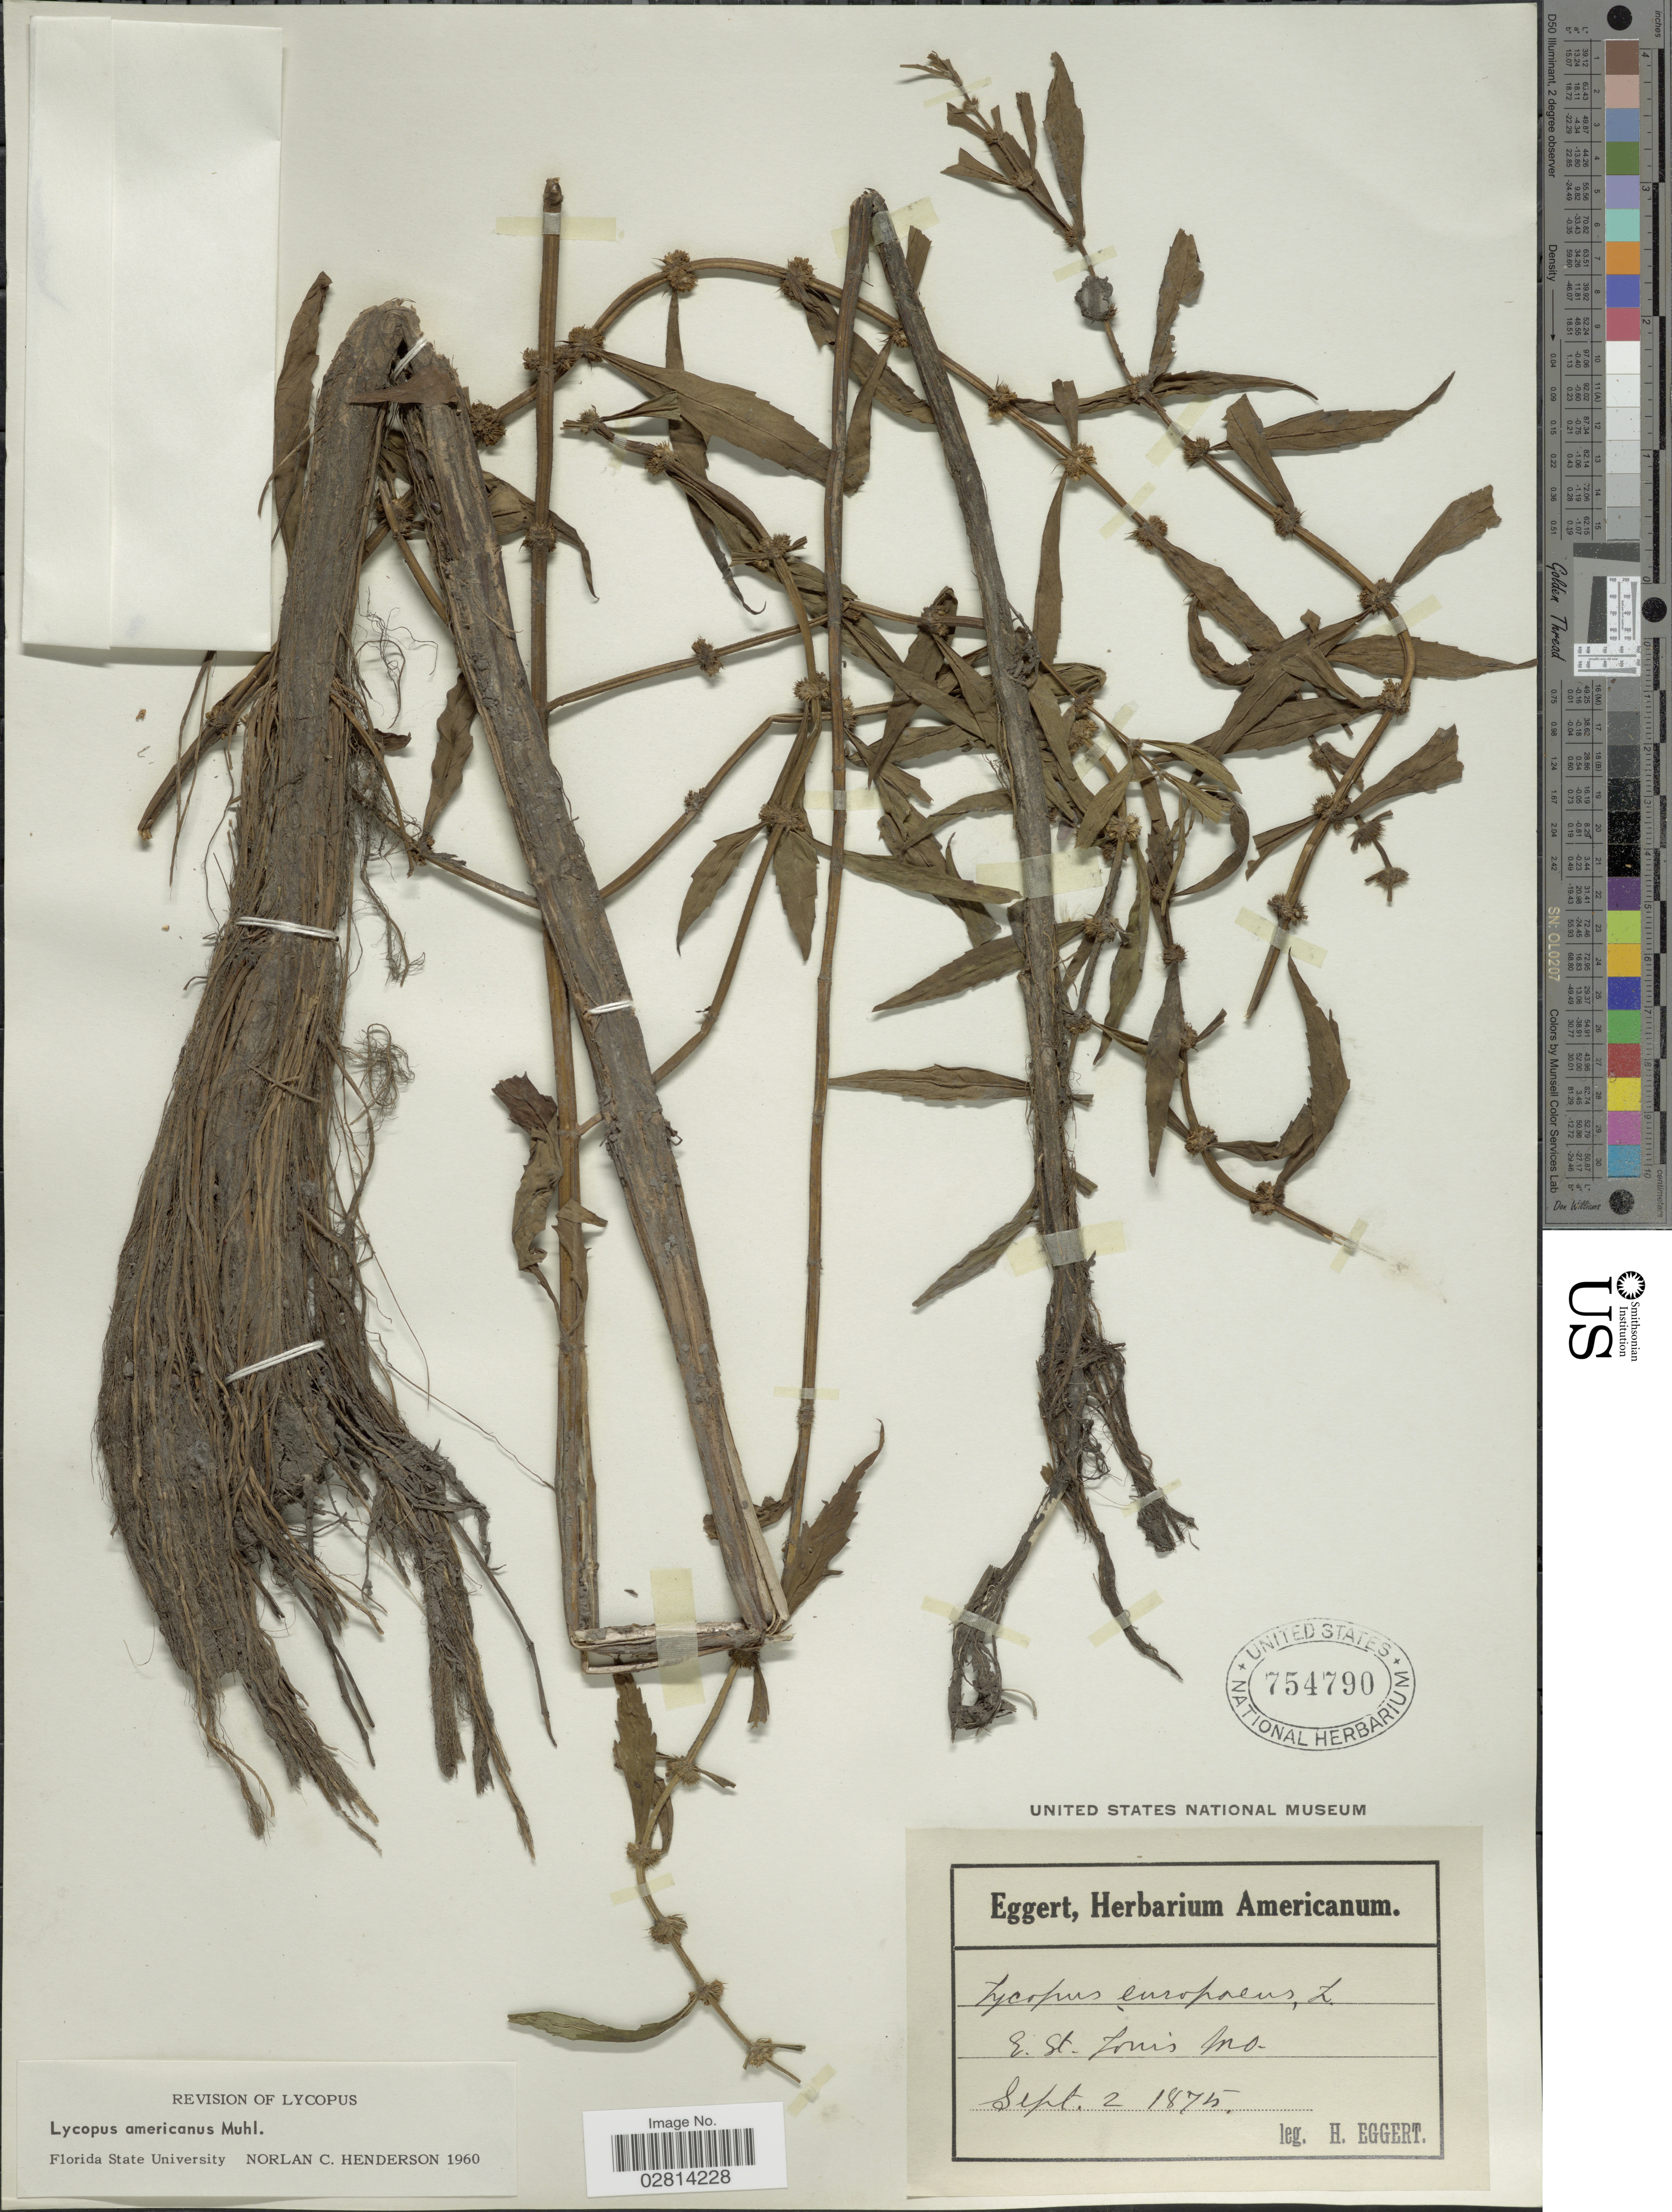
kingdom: Plantae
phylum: Tracheophyta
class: Magnoliopsida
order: Lamiales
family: Lamiaceae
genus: Lycopus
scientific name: Lycopus americanus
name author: Muhl. ex W.P.C. Barton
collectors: H. Eggert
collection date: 1875-09-02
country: United States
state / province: Missouri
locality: E. St. Louis.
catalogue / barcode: US 754790